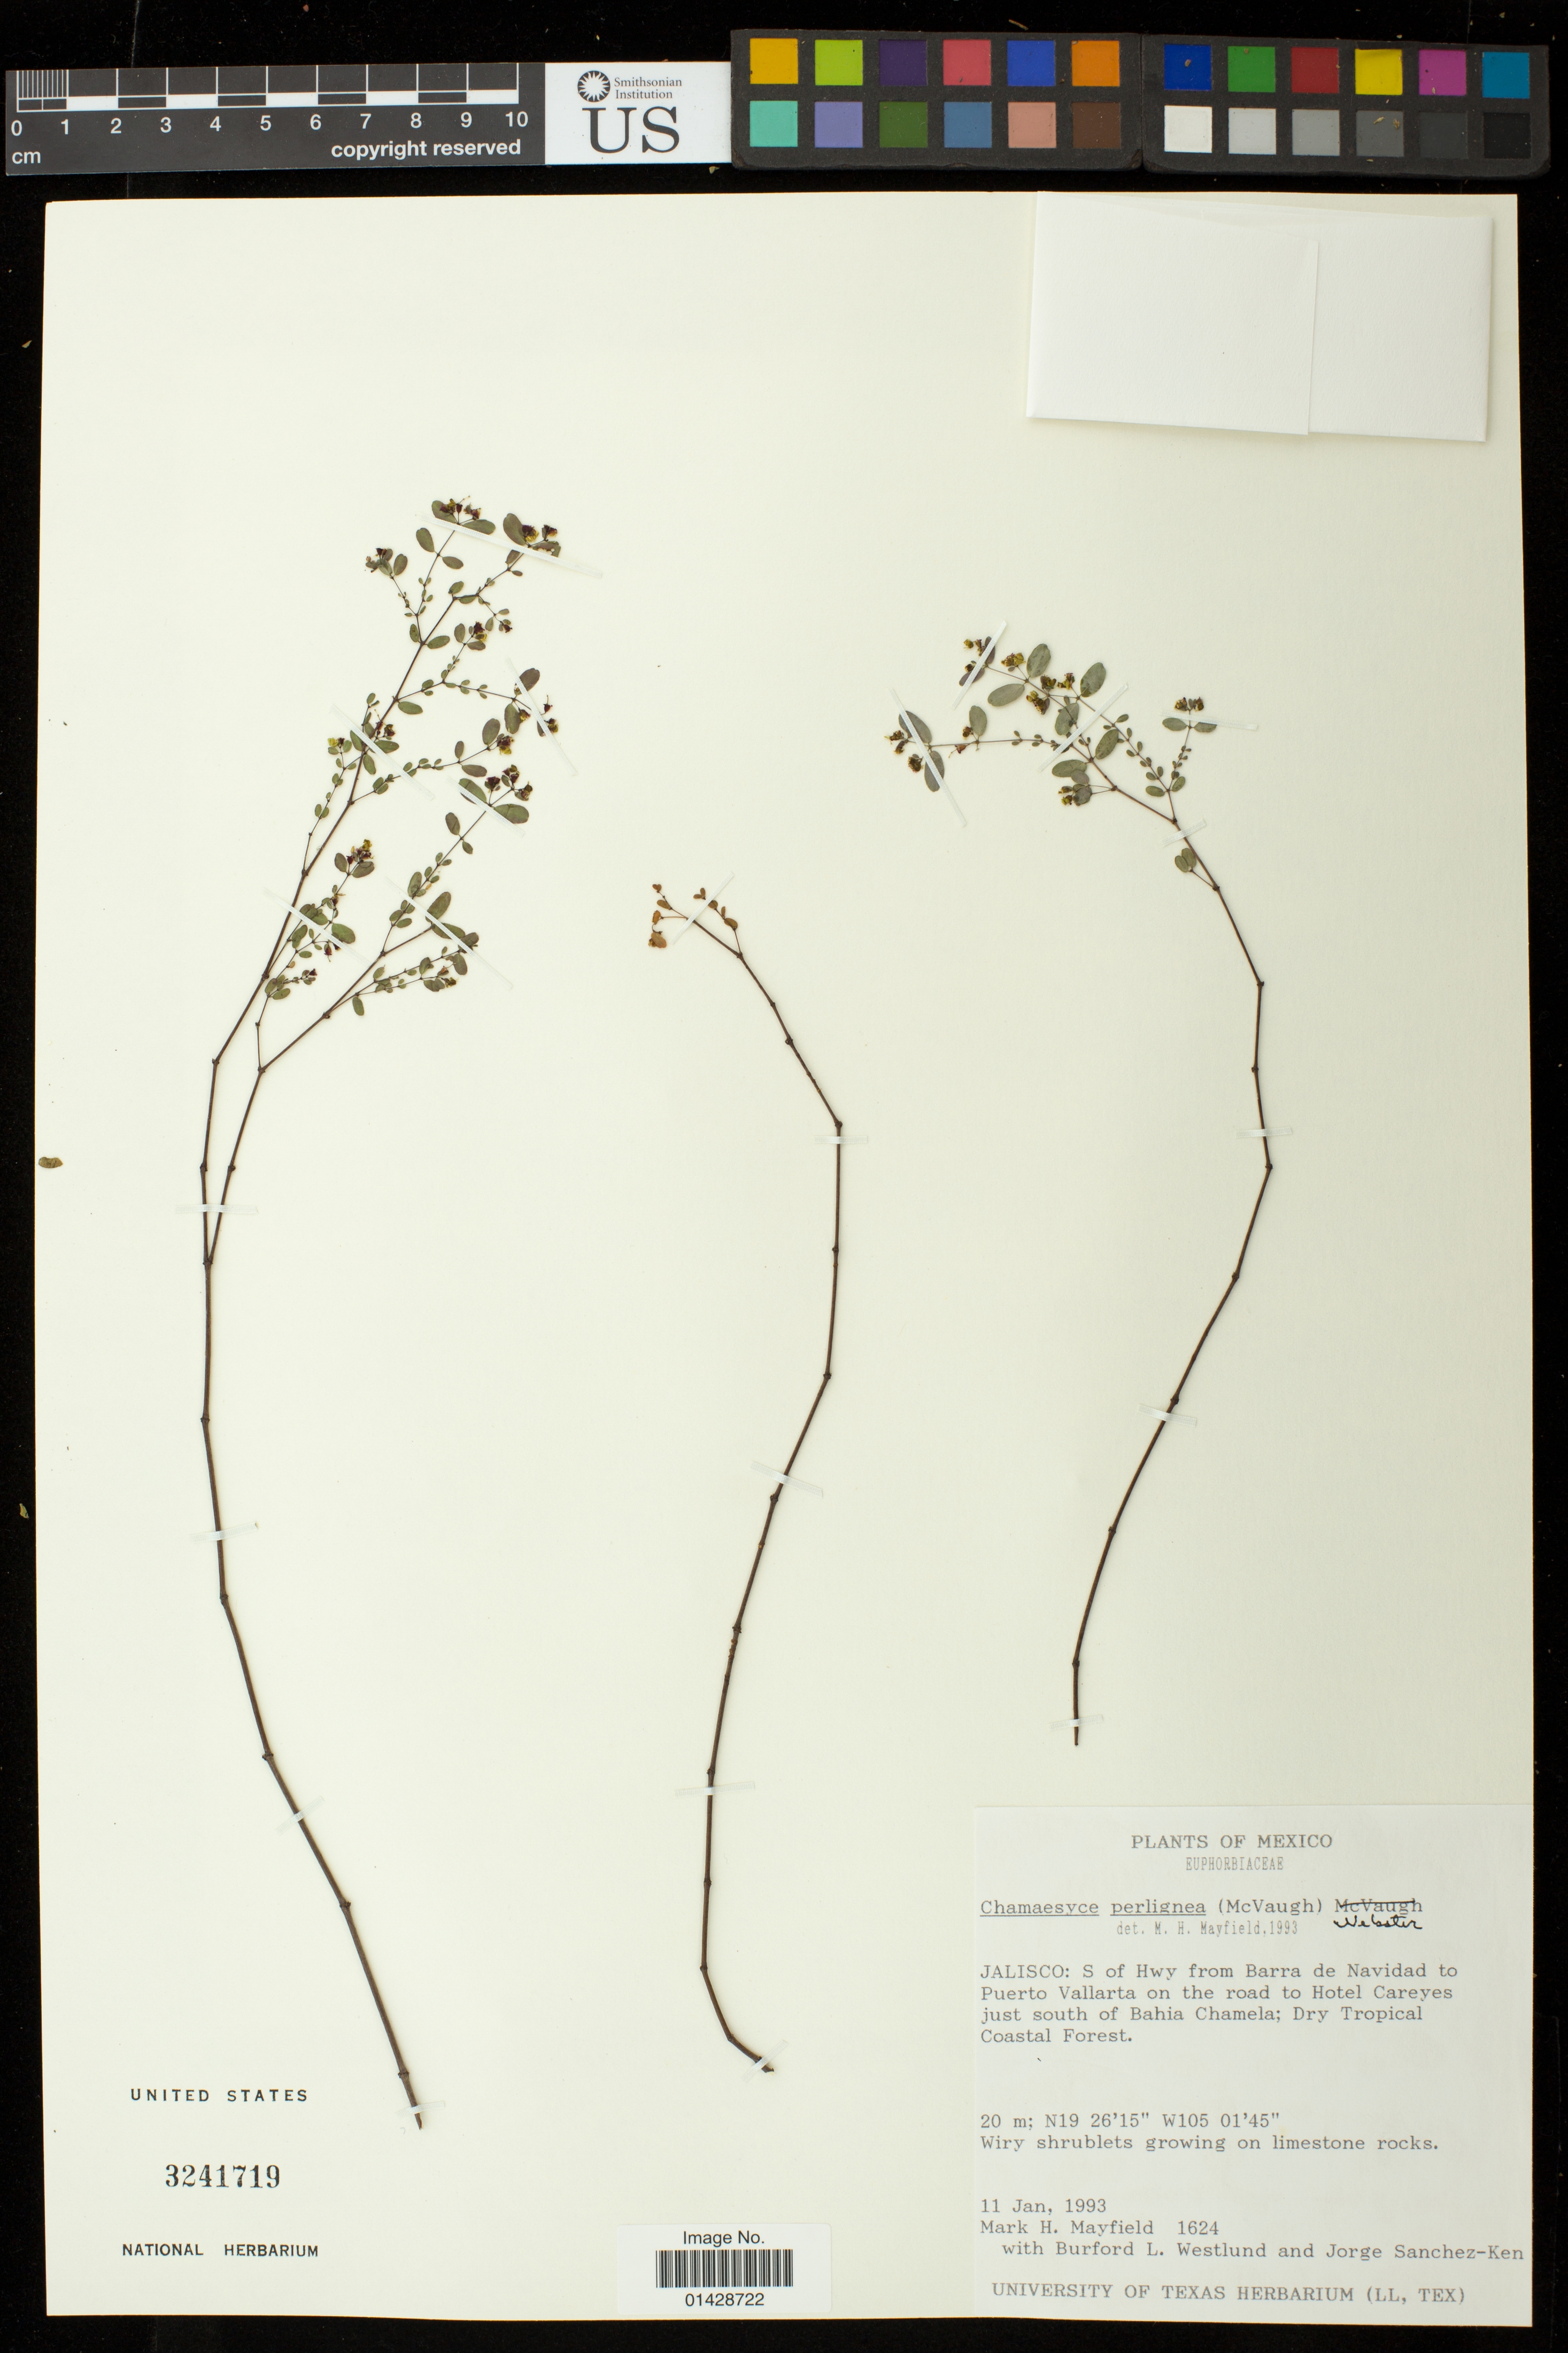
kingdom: Plantae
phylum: Tracheophyta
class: Magnoliopsida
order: Malpighiales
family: Euphorbiaceae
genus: Euphorbia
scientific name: Euphorbia perlignea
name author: McVaugh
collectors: M. H. Mayfield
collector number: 1624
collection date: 1993-01-11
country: Mexico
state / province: Jalisco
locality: S of Hwy from Barra de Navidad to Puerto Vallarta on the road to Hotel Careyes just south of Bahia Chamela.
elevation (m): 20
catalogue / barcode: US 3241719